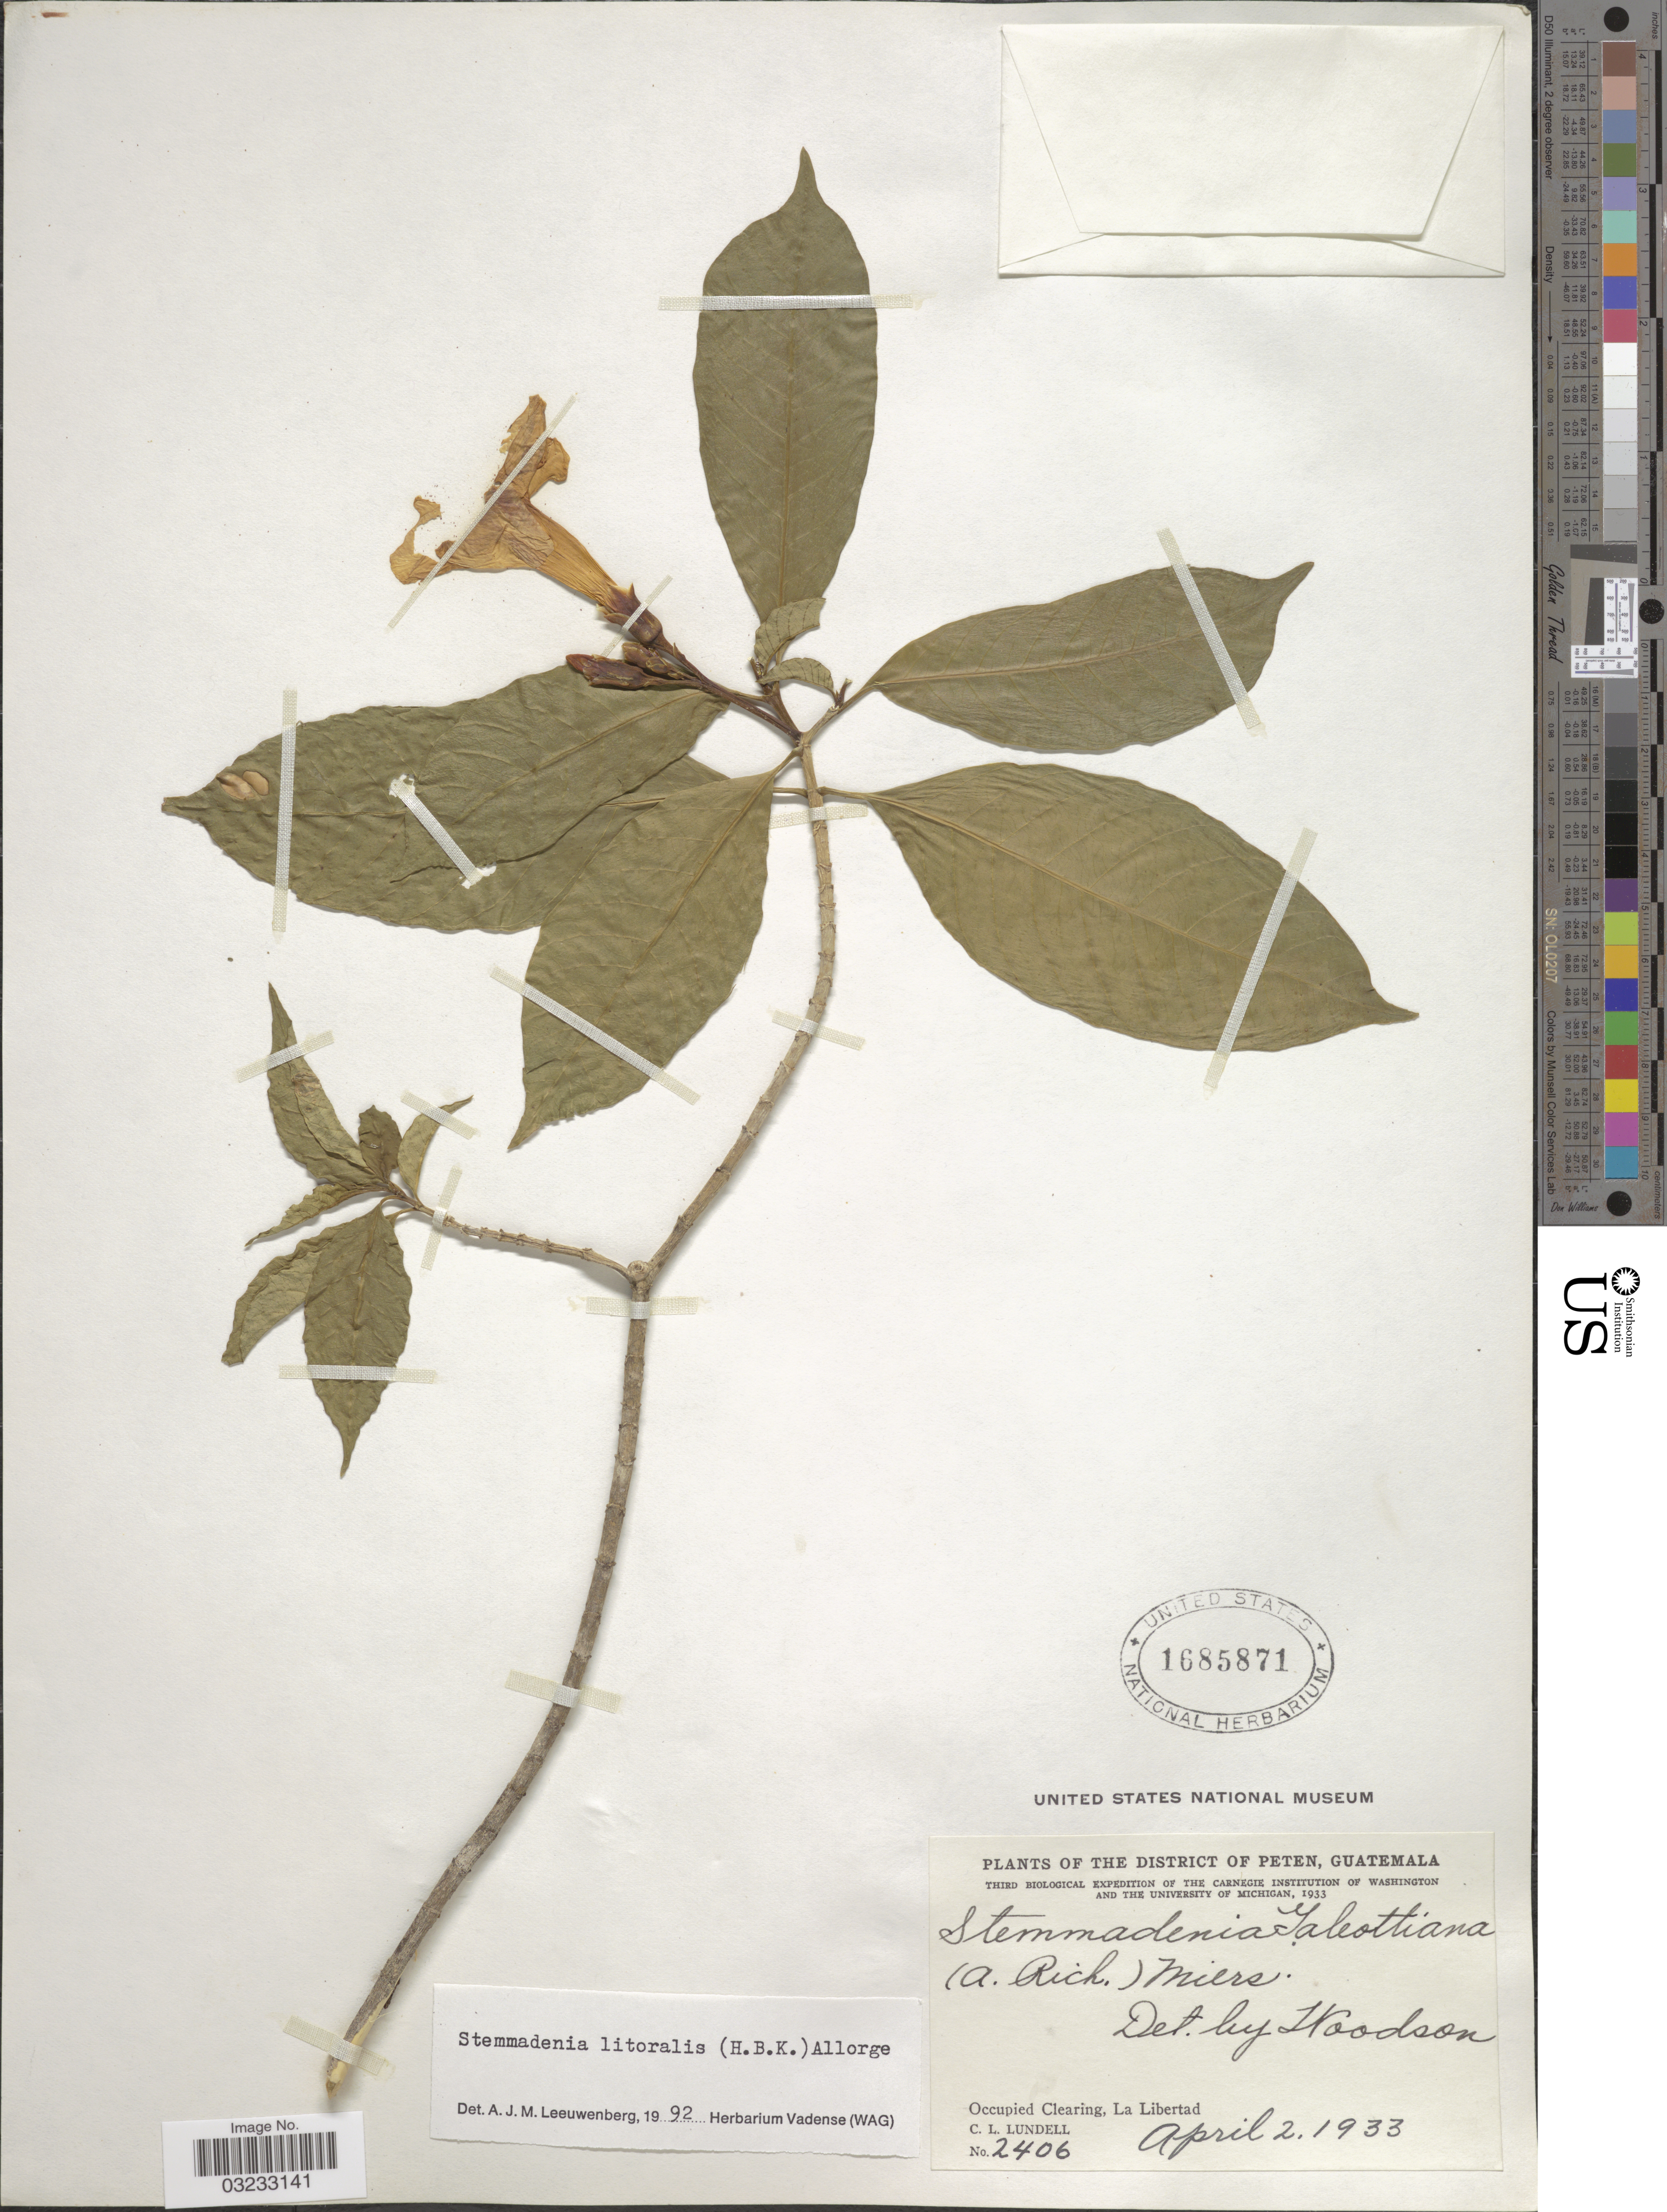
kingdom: Plantae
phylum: Tracheophyta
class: Magnoliopsida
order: Gentianales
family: Apocynaceae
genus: Stemmadenia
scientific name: Stemmadenia litoralis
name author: (Kunth) L. Allorge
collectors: C. L. Lundell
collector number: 2406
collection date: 1933-04-02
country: Guatemala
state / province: El Petén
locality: The District of Peten. Occupied Clearing, La Libertad.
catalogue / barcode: US 1685871